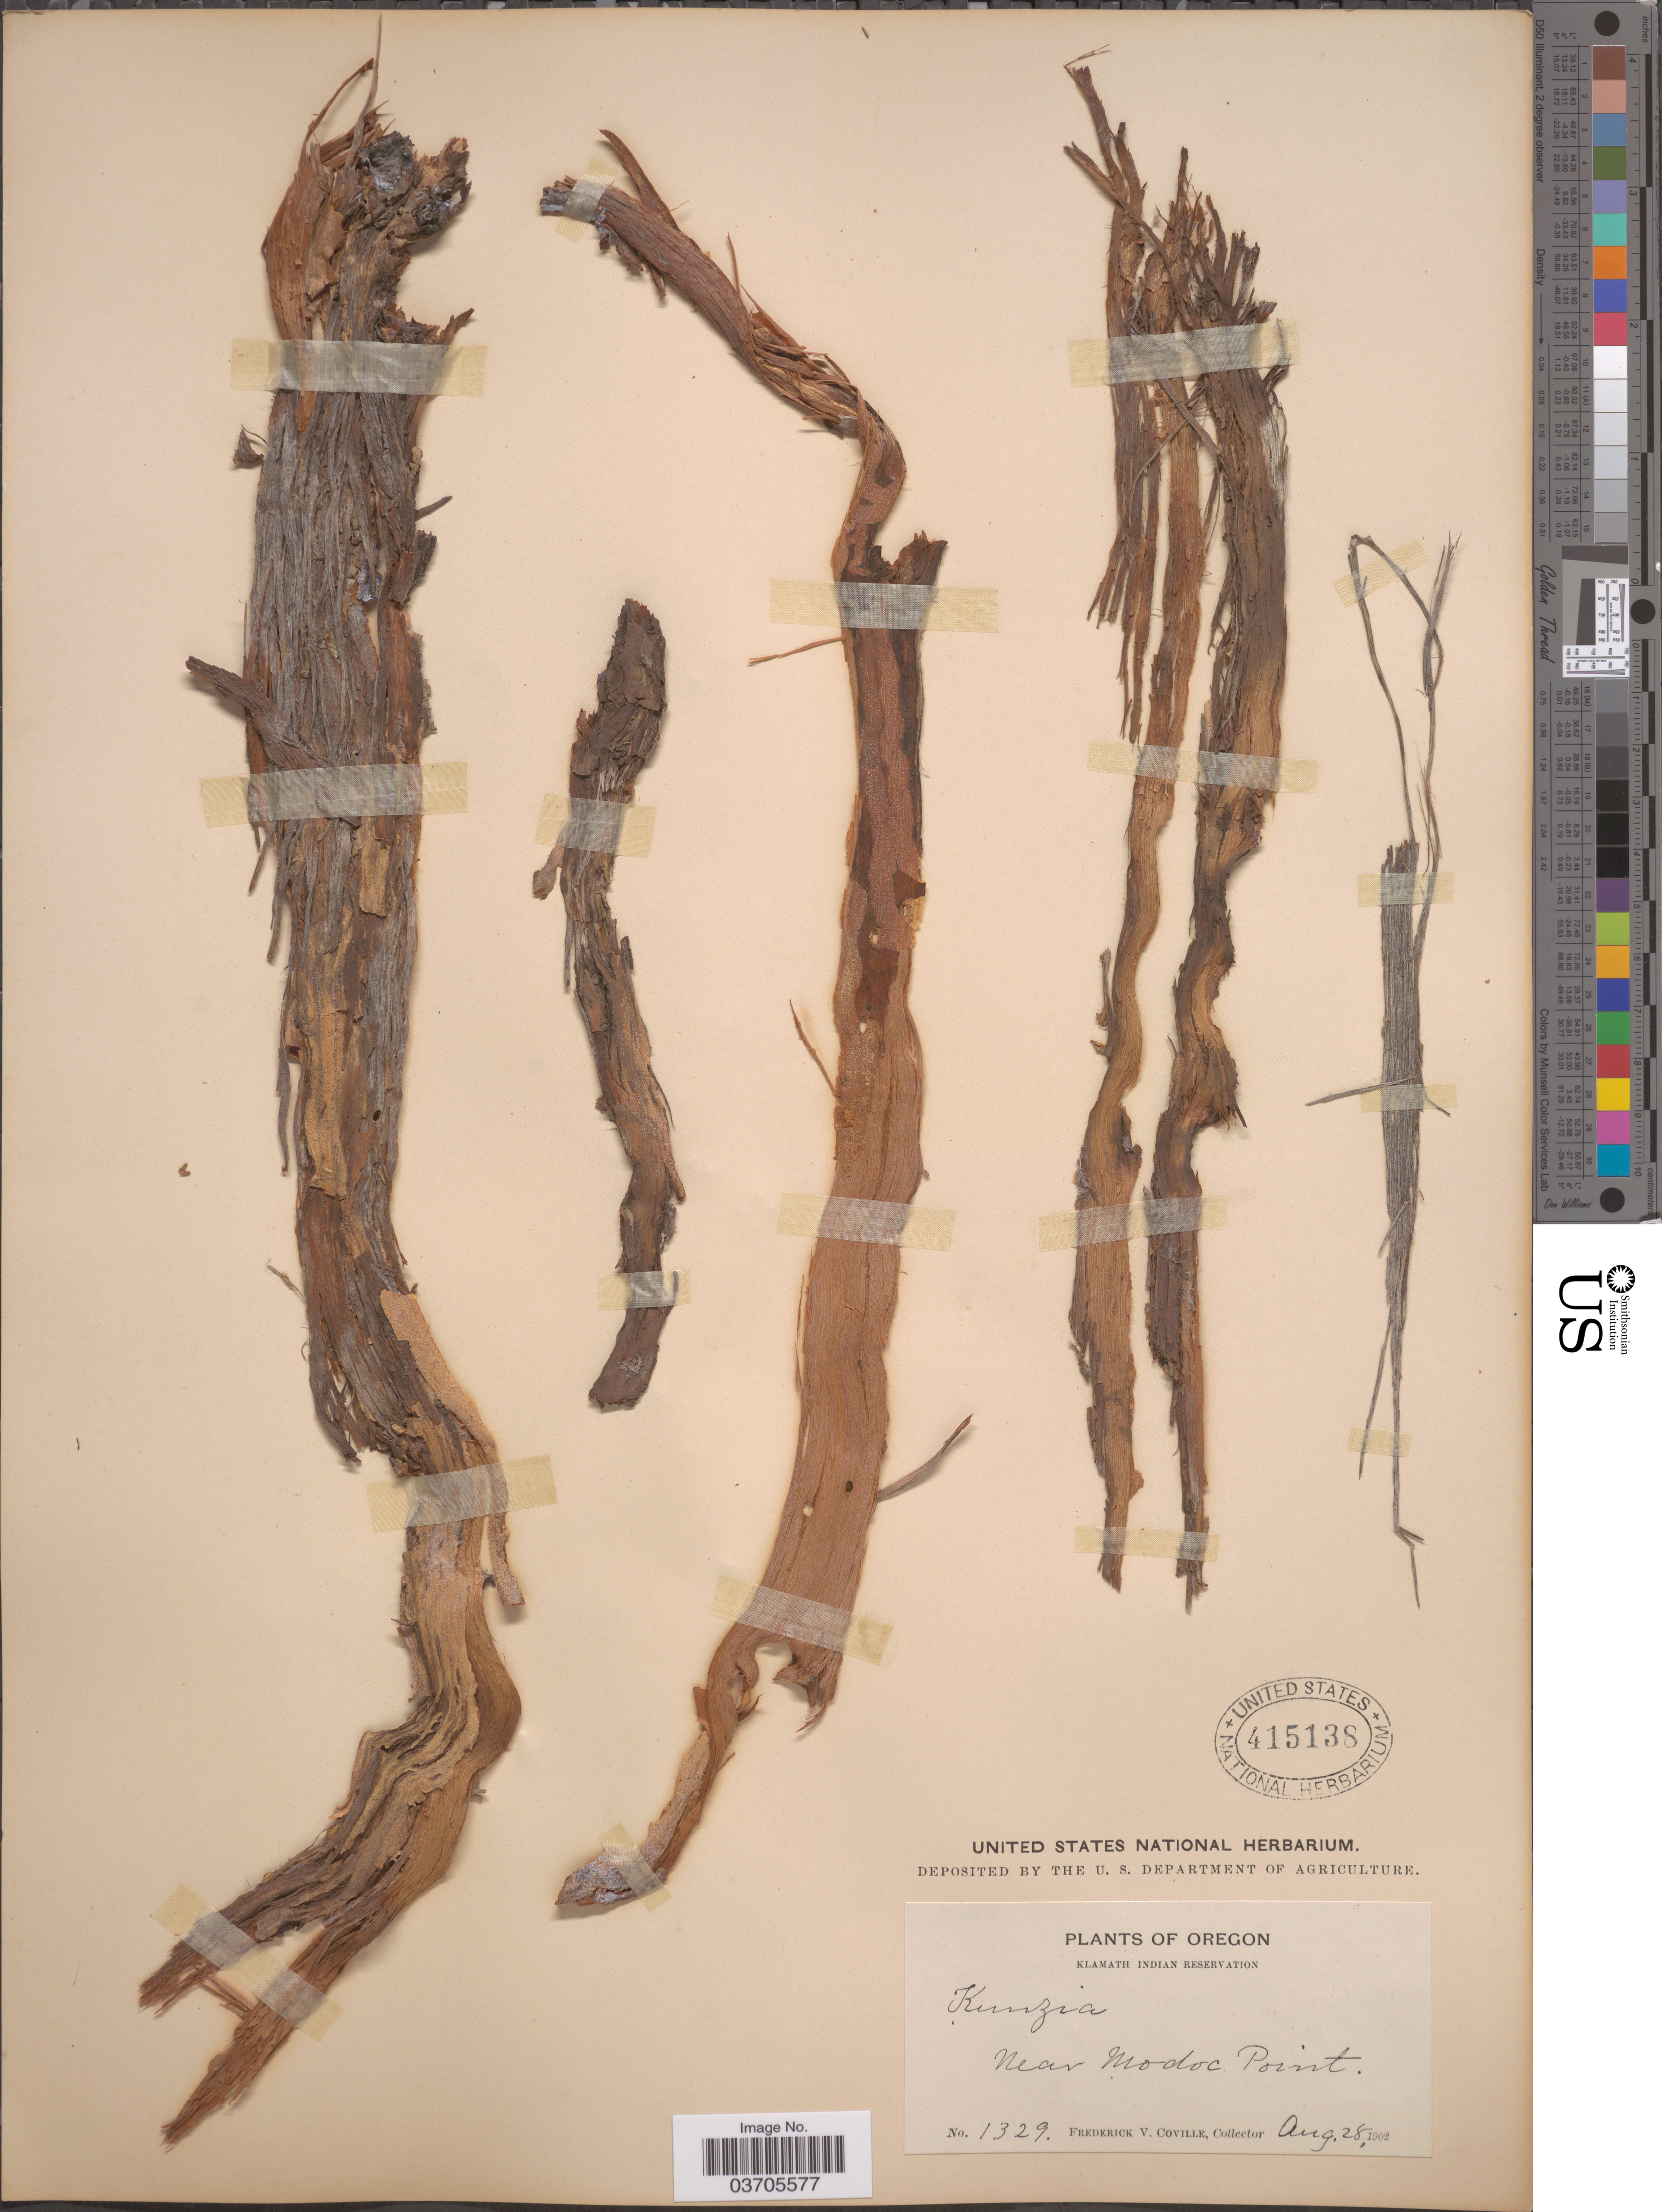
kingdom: Plantae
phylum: Tracheophyta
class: Magnoliopsida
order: Rosales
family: Rosaceae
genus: Purshia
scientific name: Purshia sp.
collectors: F. V. Coville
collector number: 1329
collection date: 1902-08-28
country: United States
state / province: Oregon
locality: Klamath Indian Reservation. Near Modoc Point.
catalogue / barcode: US 415138